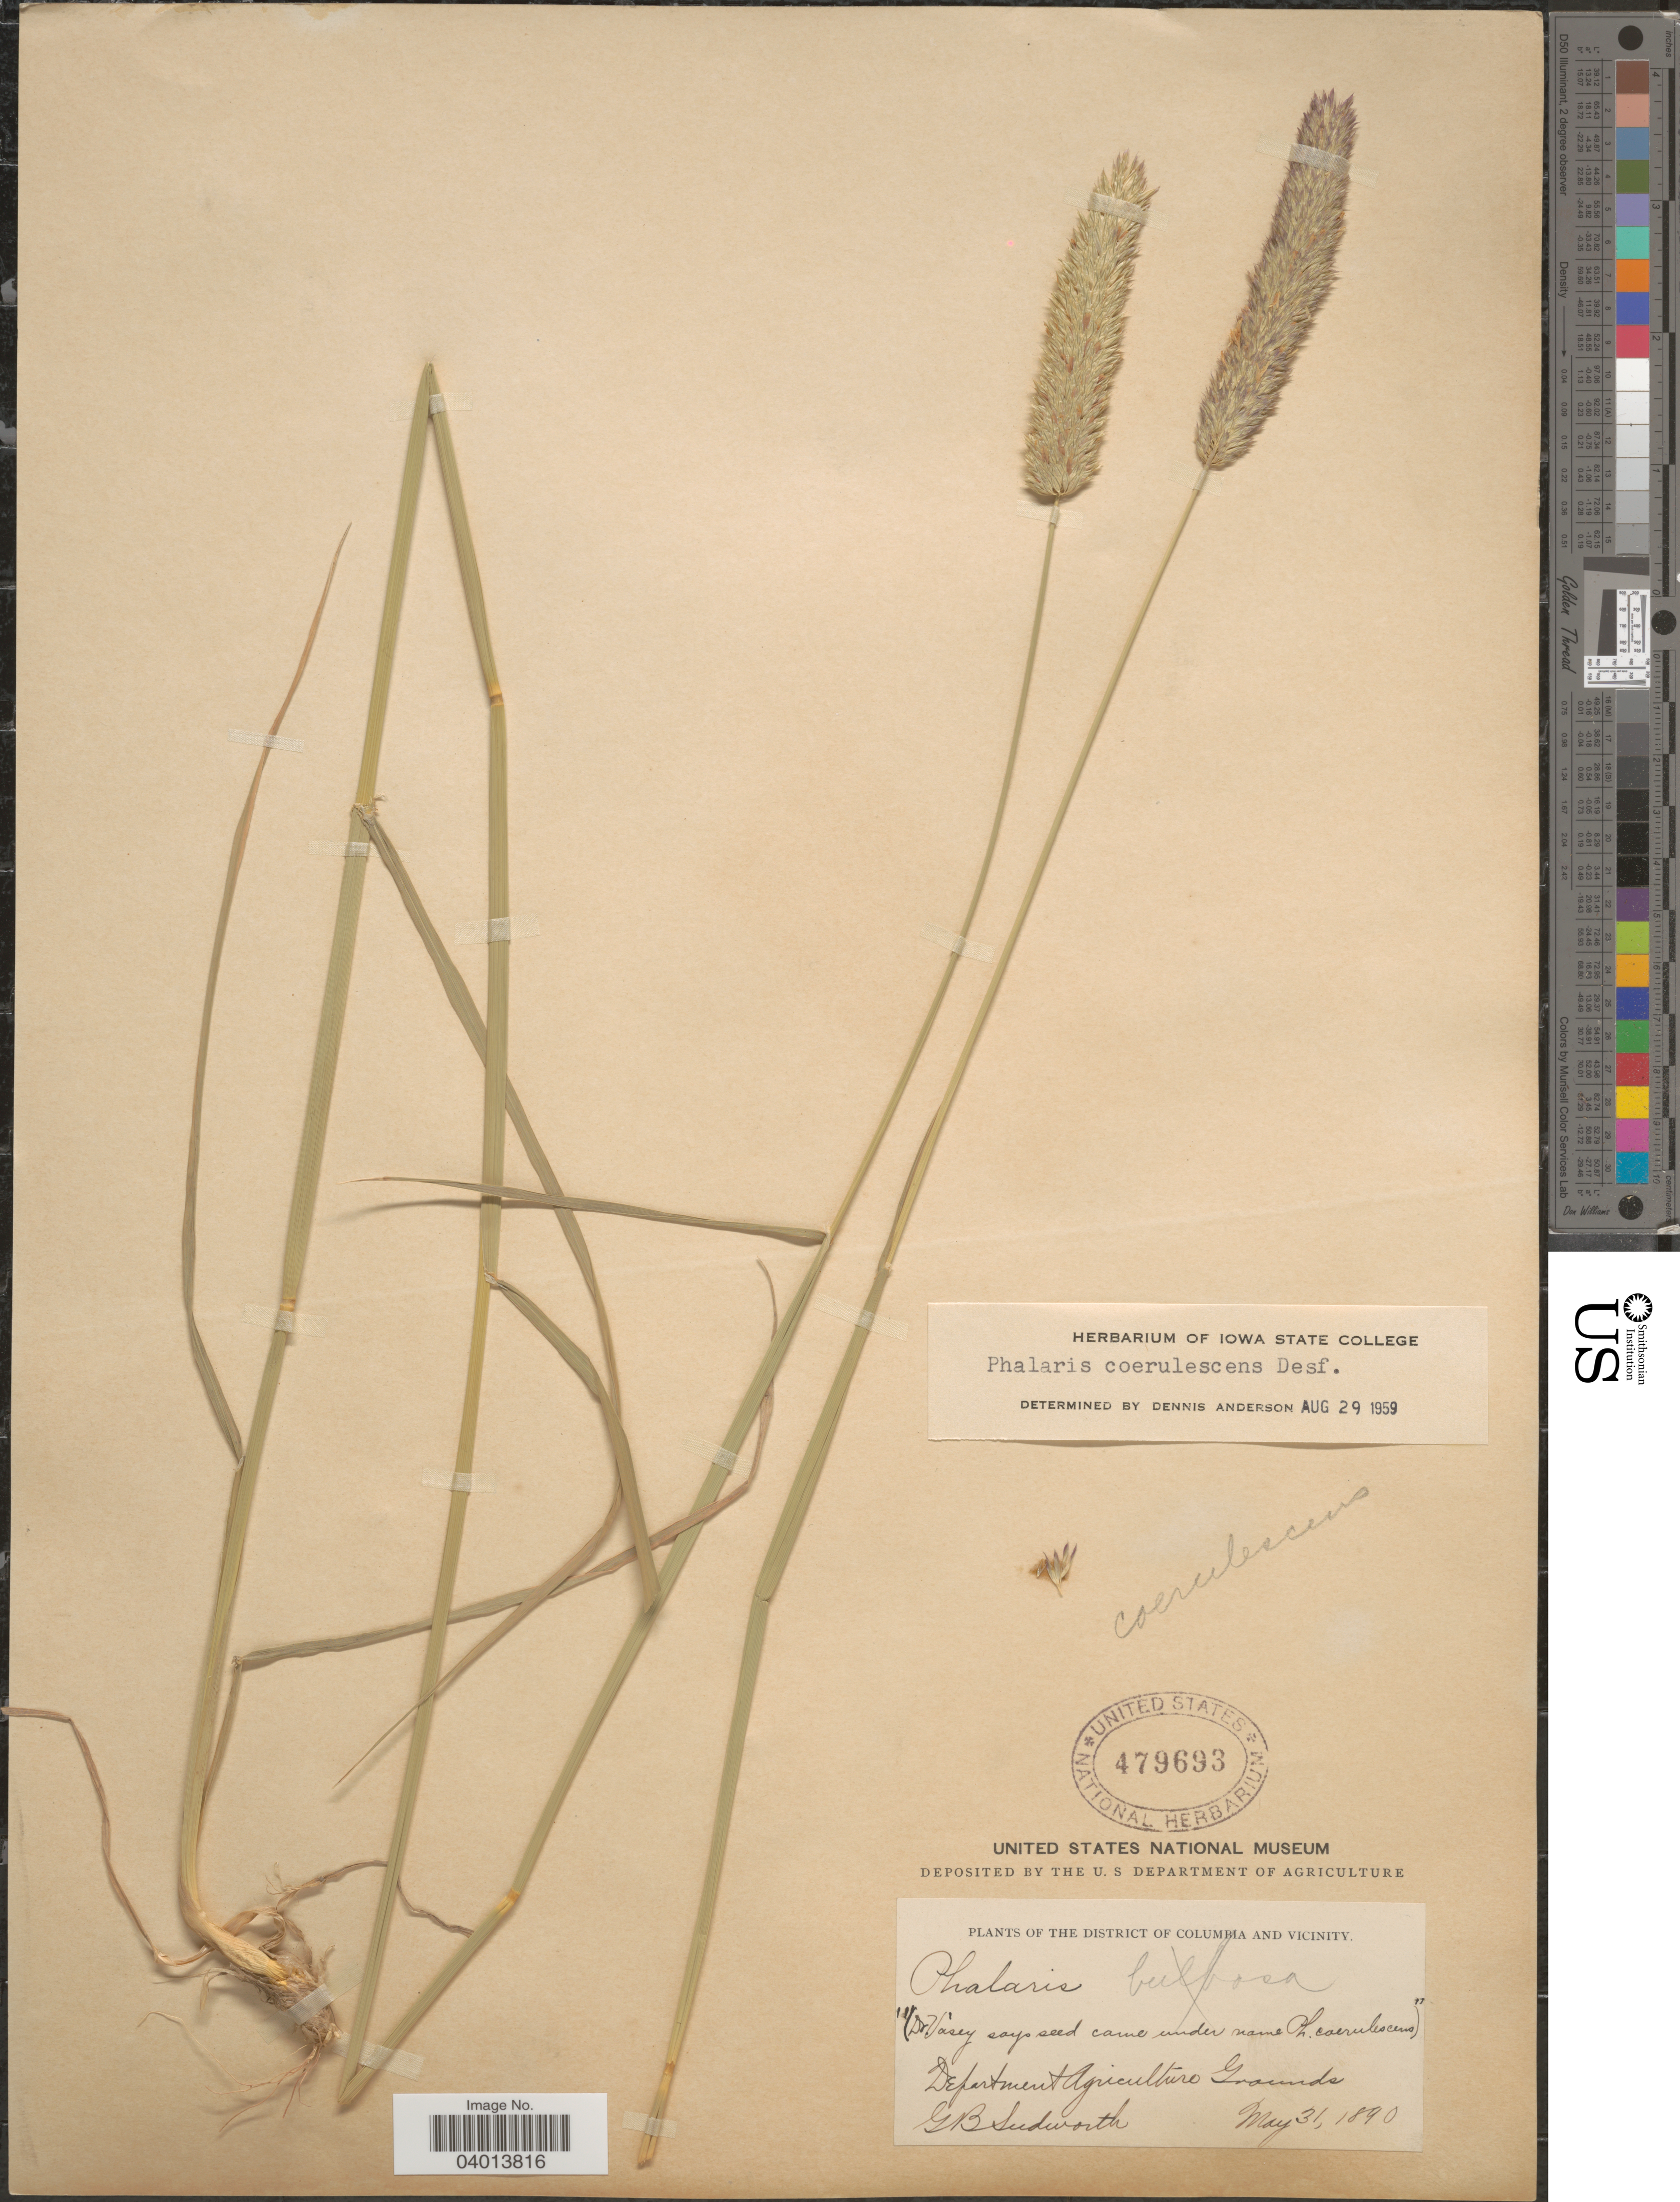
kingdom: Plantae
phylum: Tracheophyta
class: Liliopsida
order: Poales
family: Poaceae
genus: Phalaris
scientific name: Phalaris coerulescens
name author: Desf.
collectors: G. B. Sudworth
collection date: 1890-05-31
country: United States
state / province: District of Columbia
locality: The District of Columbia and Vicinity. Department Agriculturo Grounds.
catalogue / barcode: US 479693